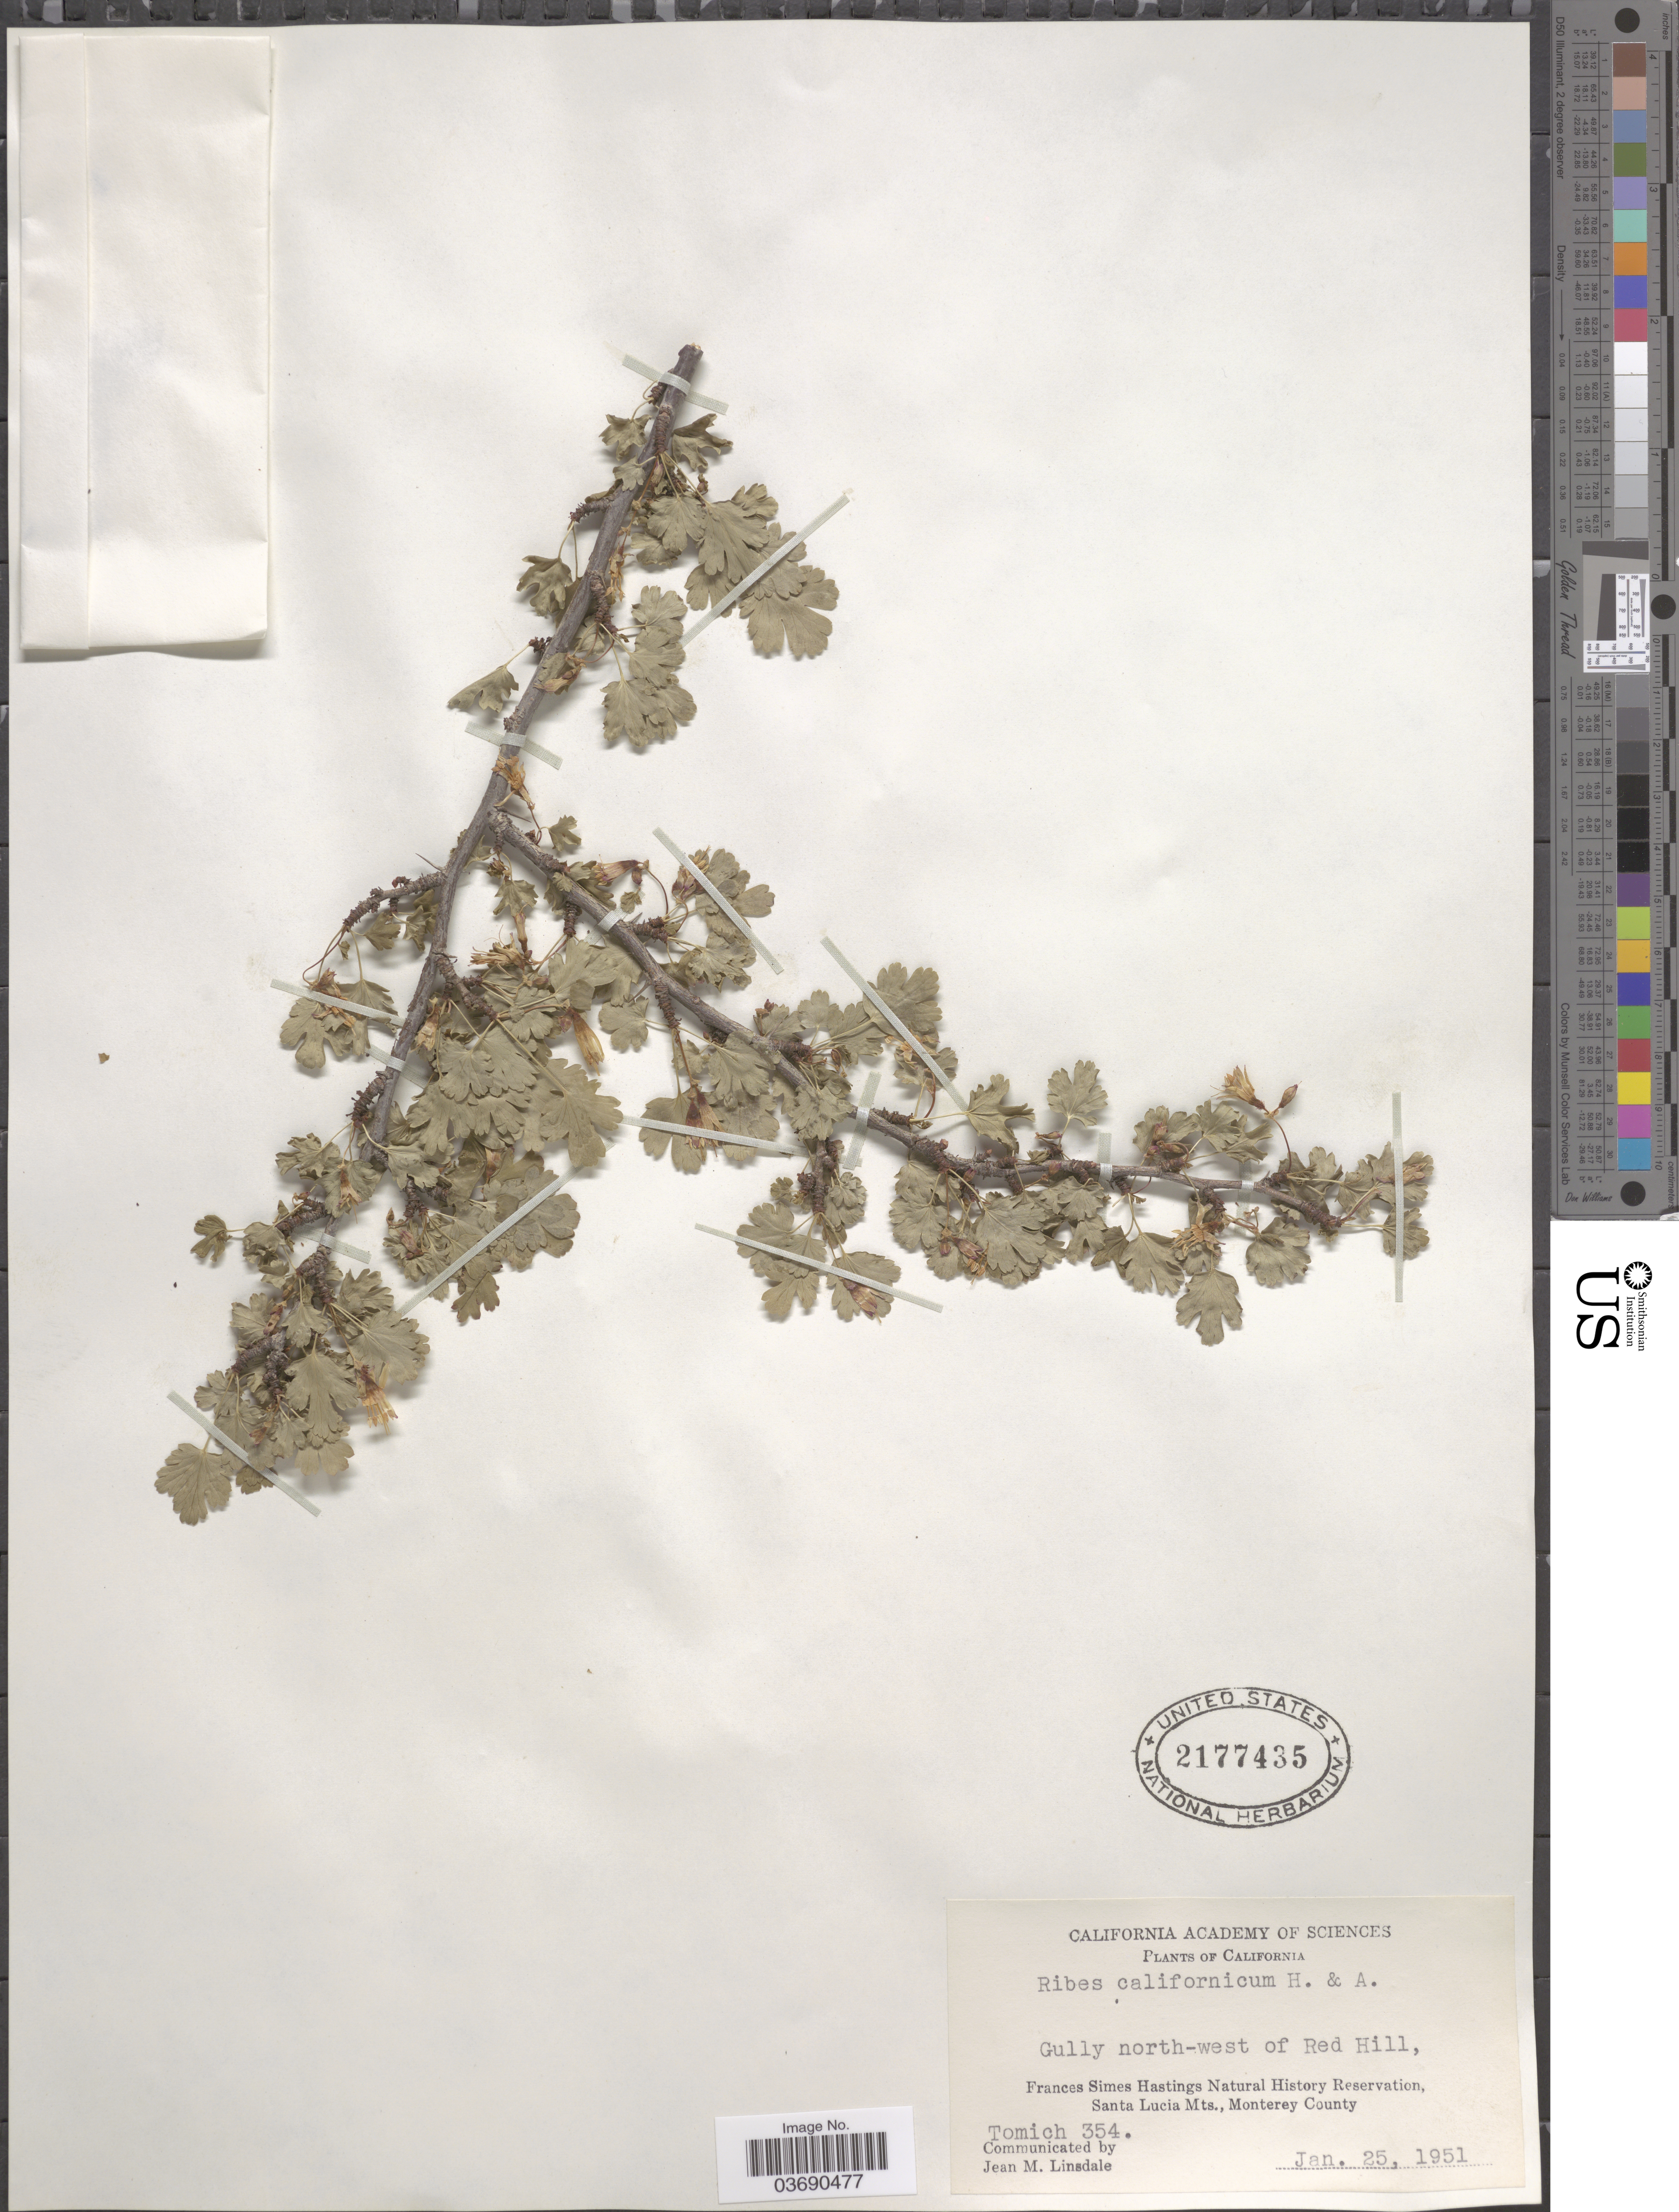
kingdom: Plantae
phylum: Tracheophyta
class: Magnoliopsida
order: Saxifragales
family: Grossulariaceae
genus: Ribes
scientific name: Ribes californicum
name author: Hook. & Arn.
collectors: Tomich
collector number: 354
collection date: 1951-01-25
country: United States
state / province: California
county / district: Monterey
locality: Gully north-west of Red Hill, Frances Simes Hastings Natural History Reservation, Santa Lucia Mts., Monterey County.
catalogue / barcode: US 2177435